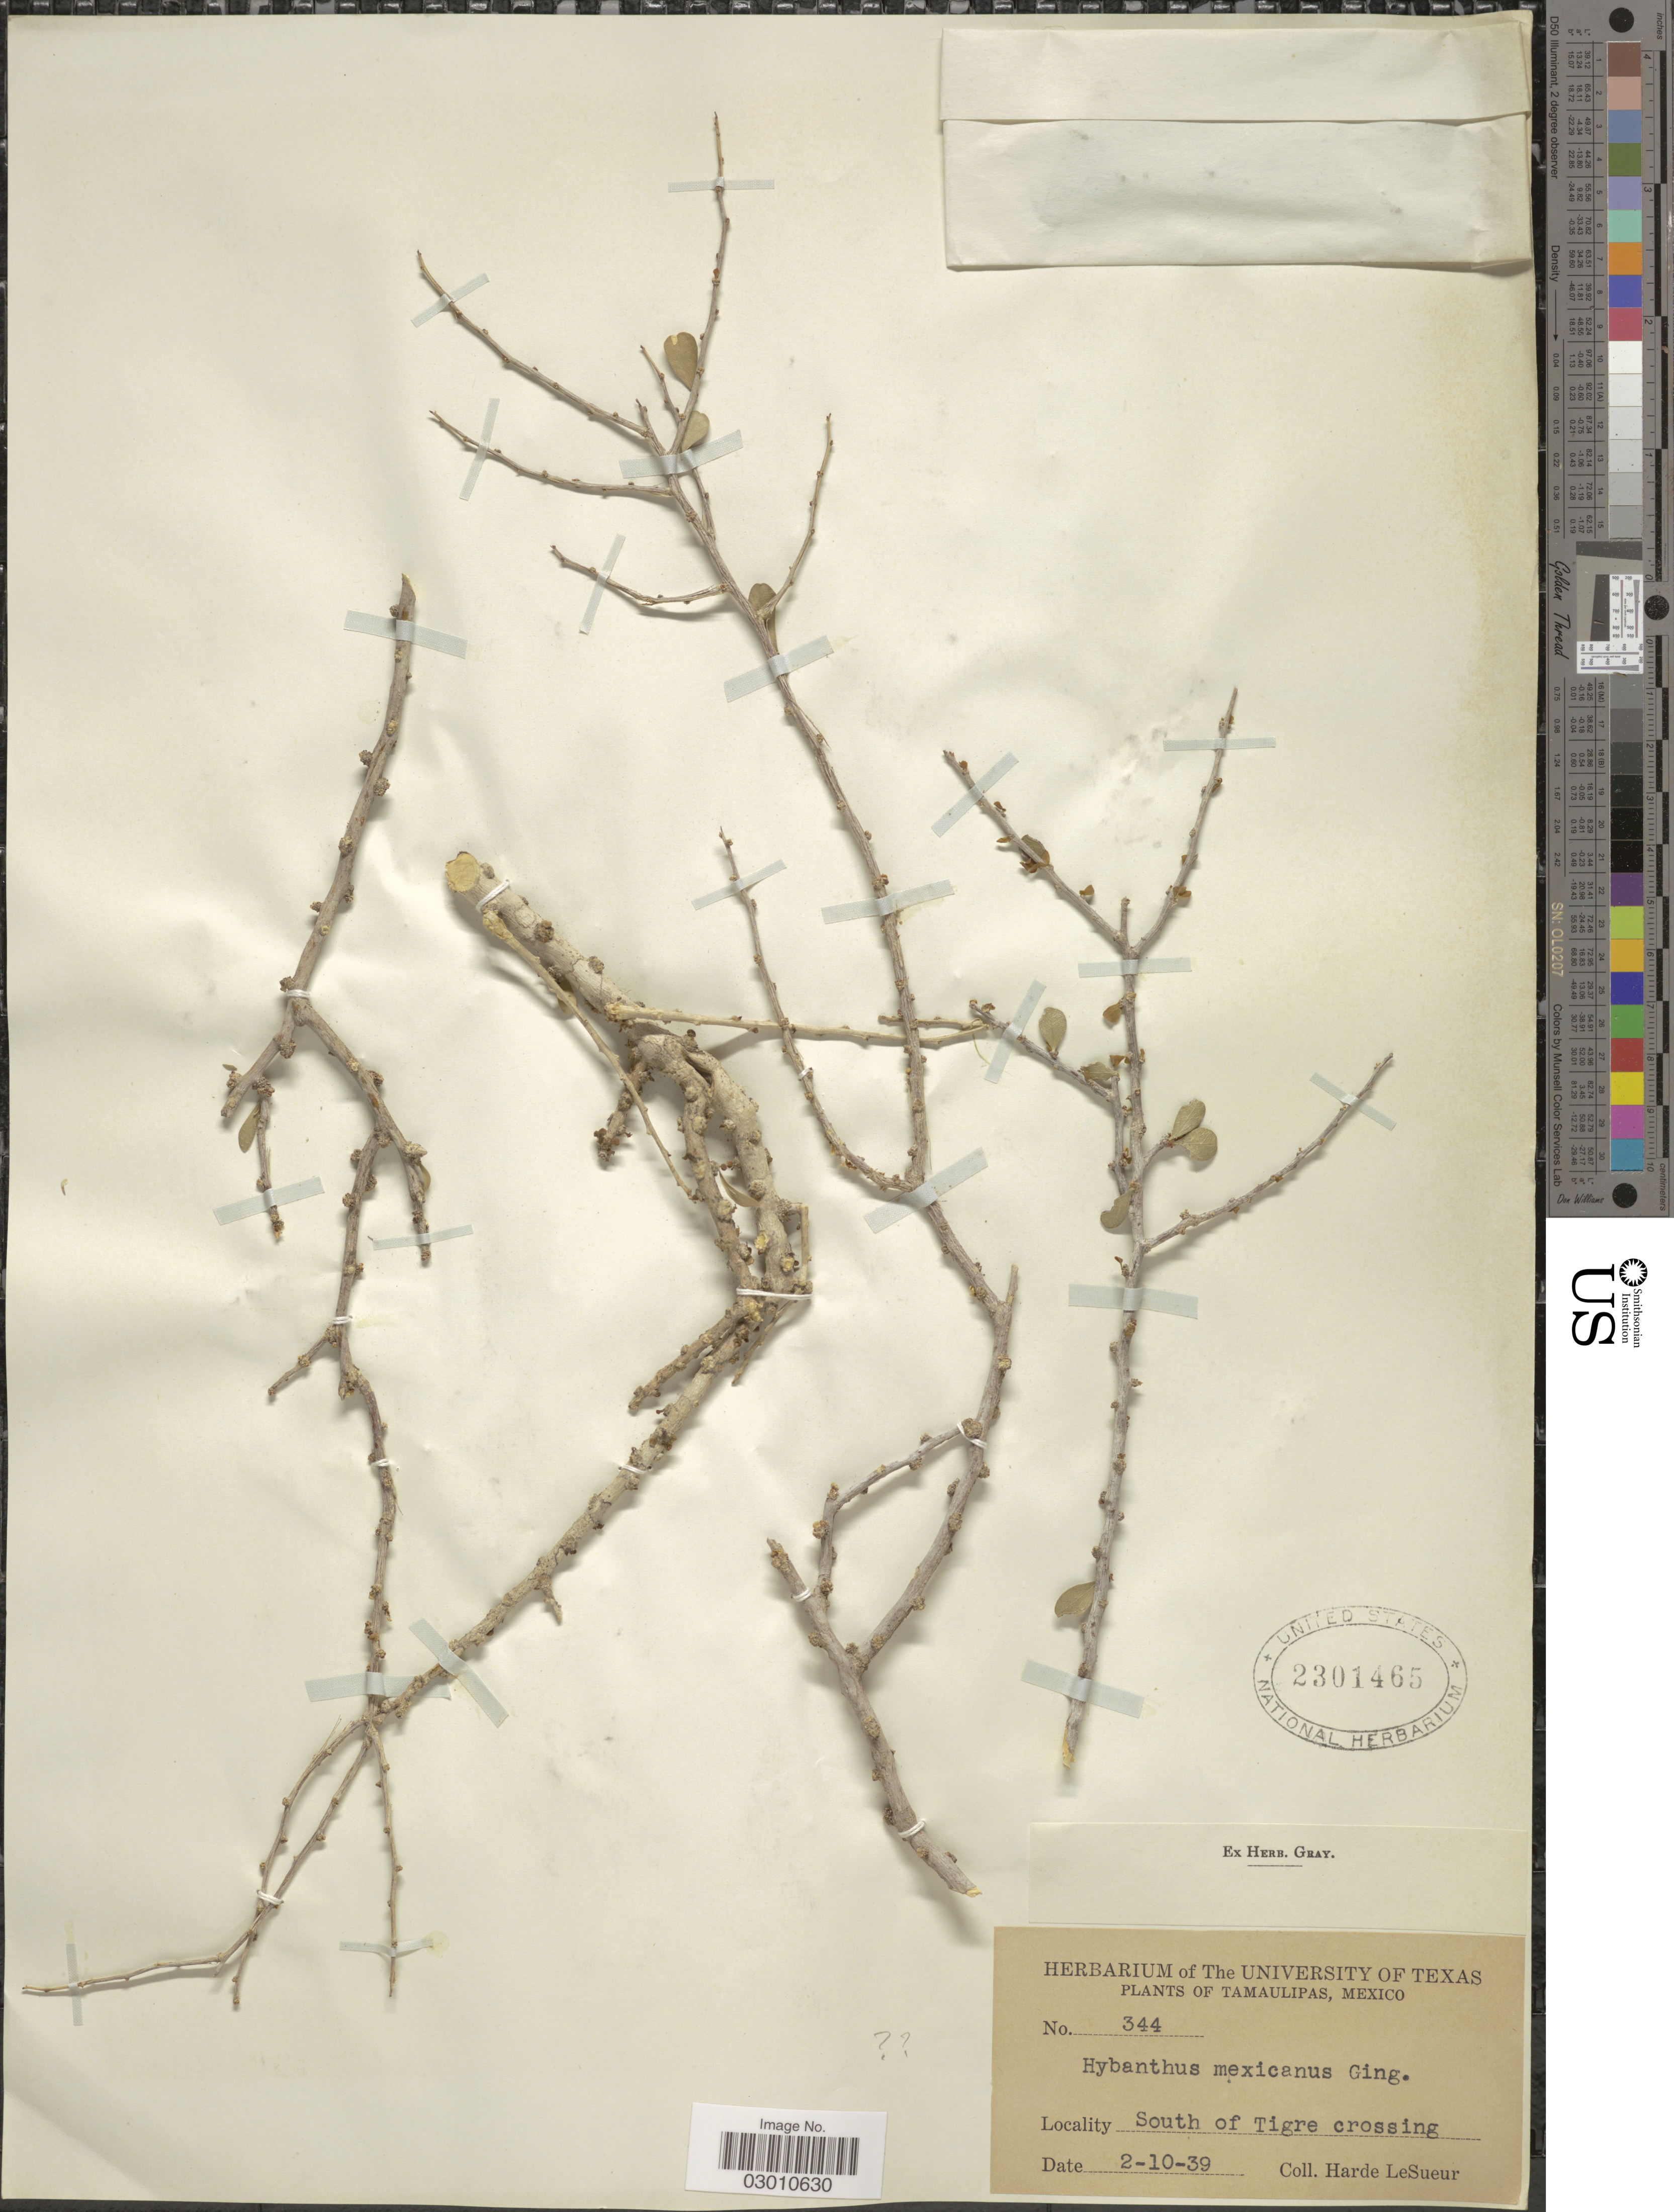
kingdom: Plantae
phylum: Tracheophyta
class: Magnoliopsida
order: Malpighiales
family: Violaceae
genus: Ixchelia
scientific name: Ixchelia mexicana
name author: (Ging.) H.E. Ballard & Wahlert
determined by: Strong, Mark T., (BOT), Smithsonian Institution - National Museum of Natural History (UNITED STATES)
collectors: H. LeSueur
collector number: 344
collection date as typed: Transcribed d/m/y: 2/10/39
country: Mexico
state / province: Tamaulipas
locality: South of Tigre crossing.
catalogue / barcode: US 2301465